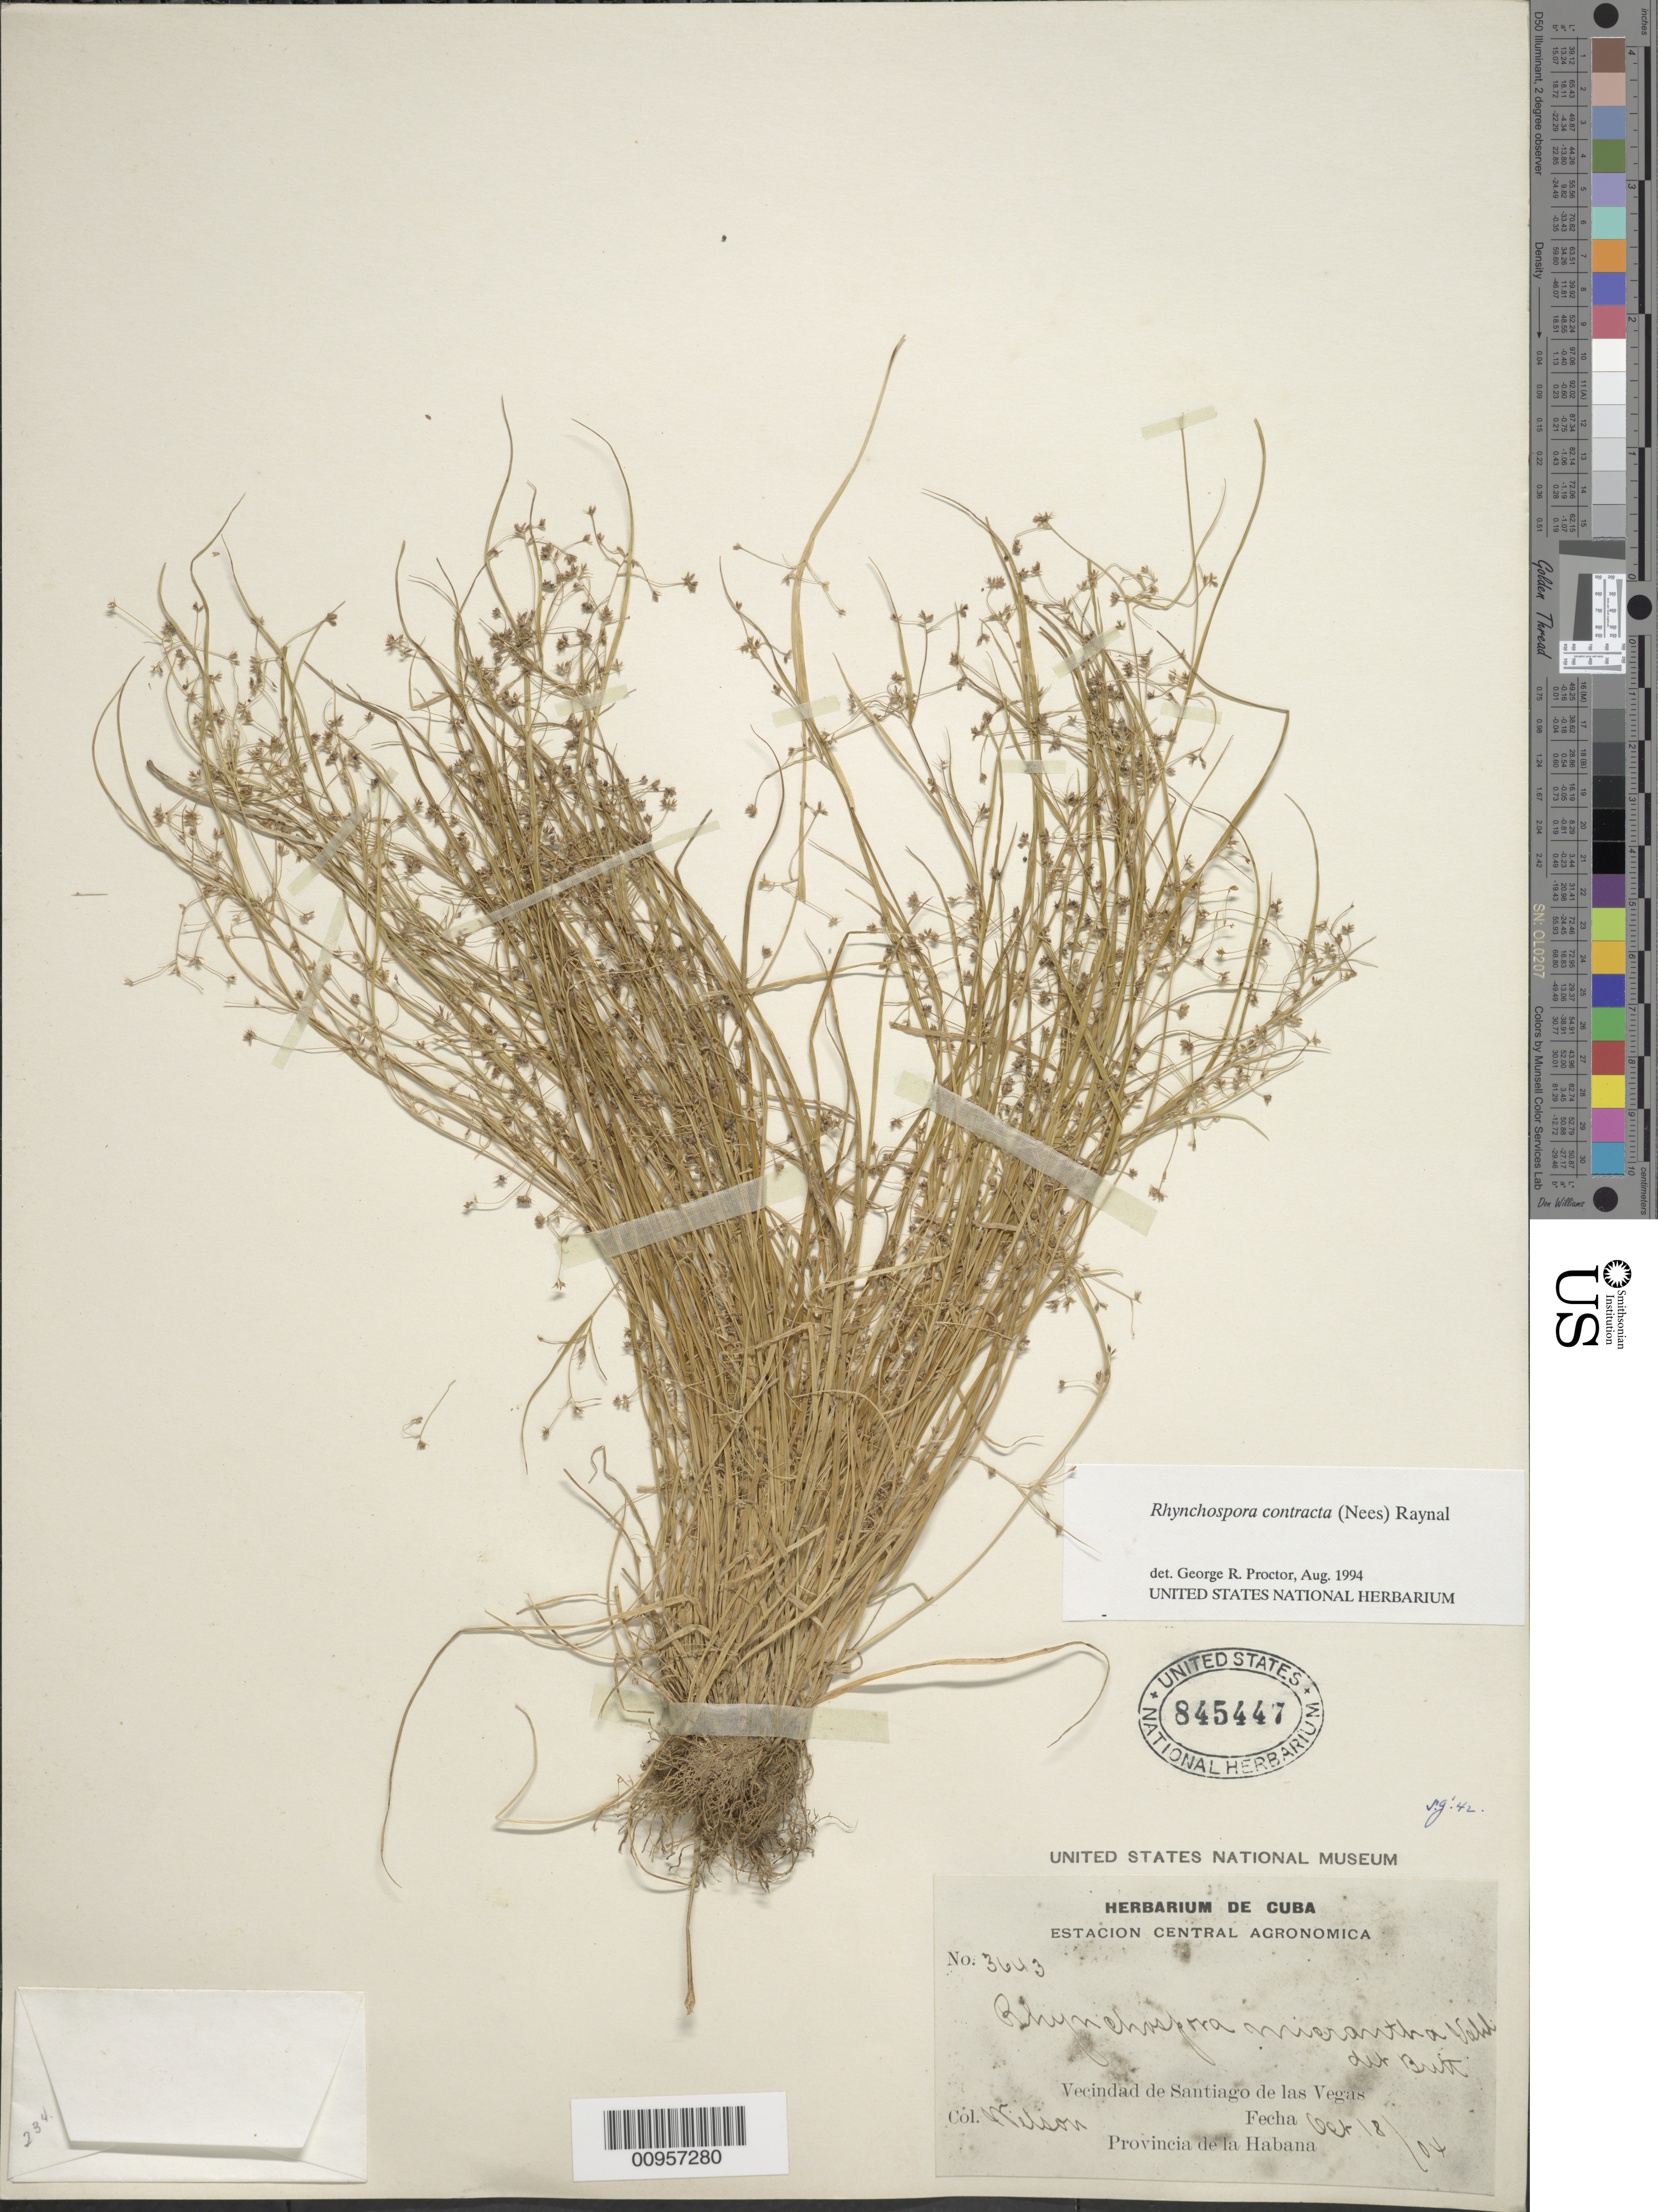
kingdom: Plantae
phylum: Tracheophyta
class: Liliopsida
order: Poales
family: Cyperaceae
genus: Rhynchospora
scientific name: Rhynchospora contracta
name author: (Nees) J. Raynal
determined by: Proctor, G. R.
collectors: -- Wilson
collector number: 3643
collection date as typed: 18 Oct 1904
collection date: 1904-10-18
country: Cuba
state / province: La Habana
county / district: Municipio Boyeros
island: Cuba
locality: Santiago de las Vegas (vecindad de)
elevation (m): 97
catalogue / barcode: US 845447